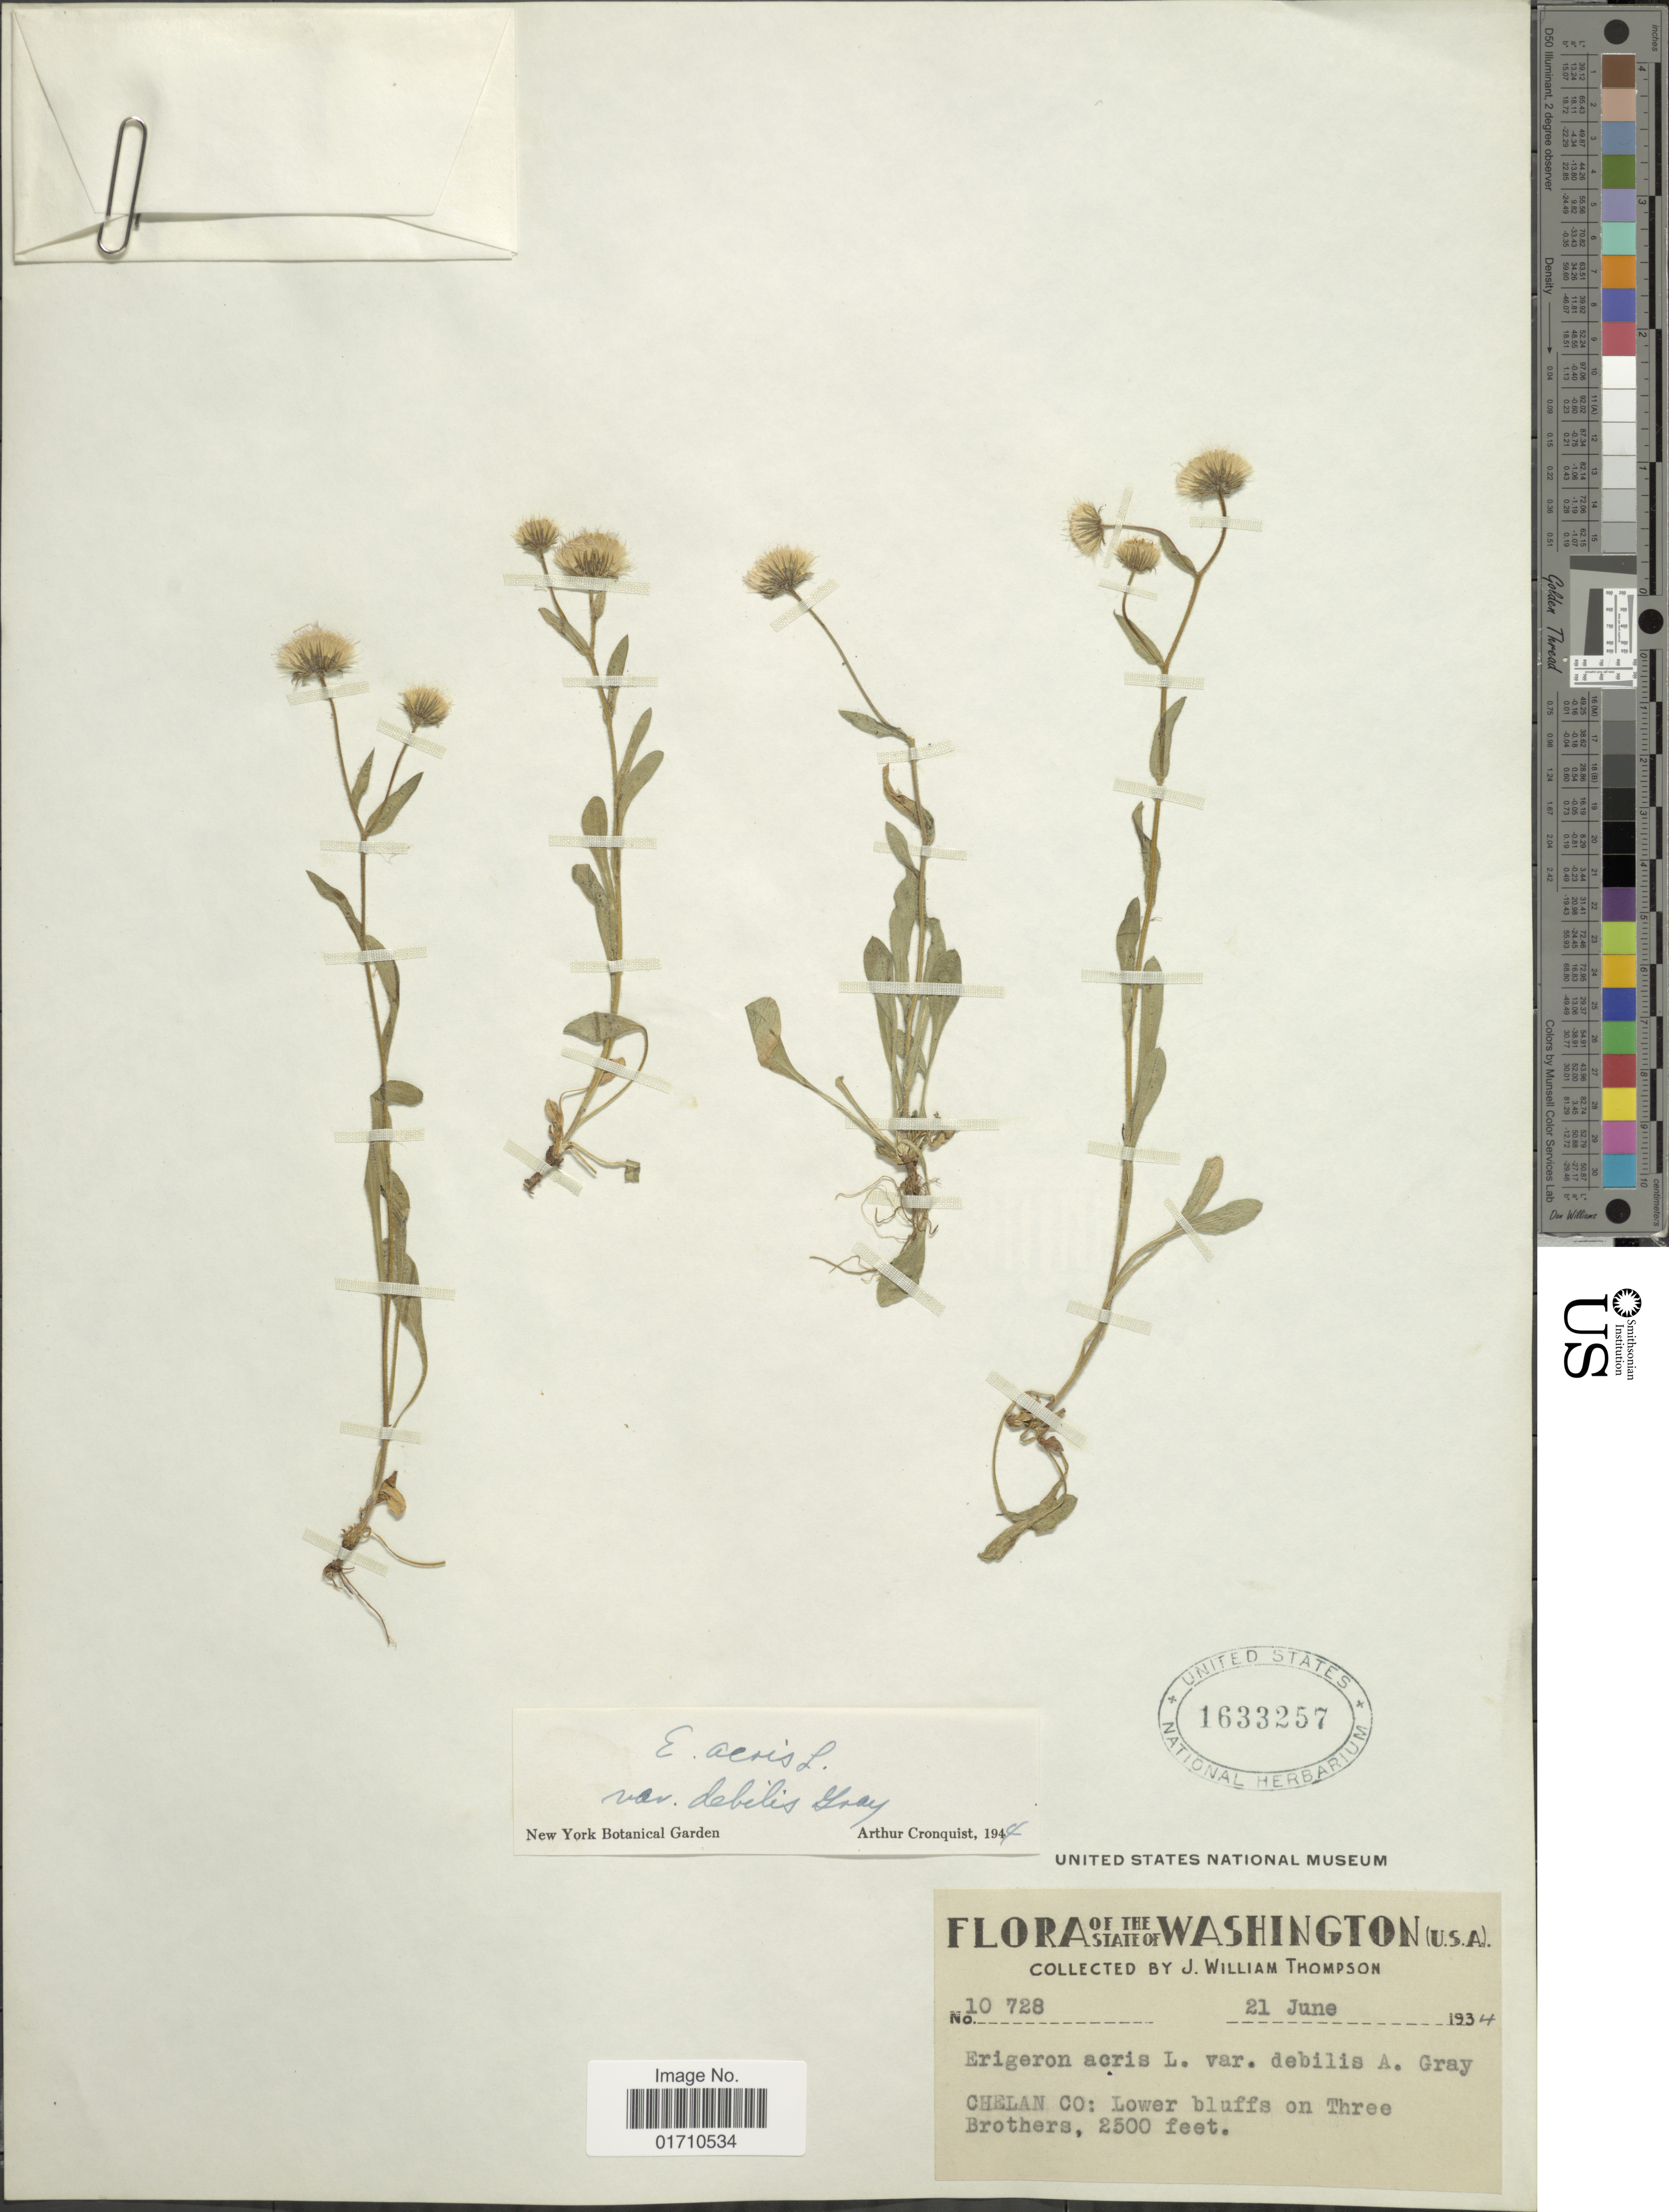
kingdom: Plantae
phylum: Tracheophyta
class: Magnoliopsida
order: Asterales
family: Asteraceae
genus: Erigeron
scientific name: Erigeron acris var. debilis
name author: A. Gray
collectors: J. W. Thompson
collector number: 10728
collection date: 1934-06-21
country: United States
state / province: Washington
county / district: Chelan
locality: Chelan Co: Lower bluffs on Three Brothers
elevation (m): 762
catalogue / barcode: US 1633257